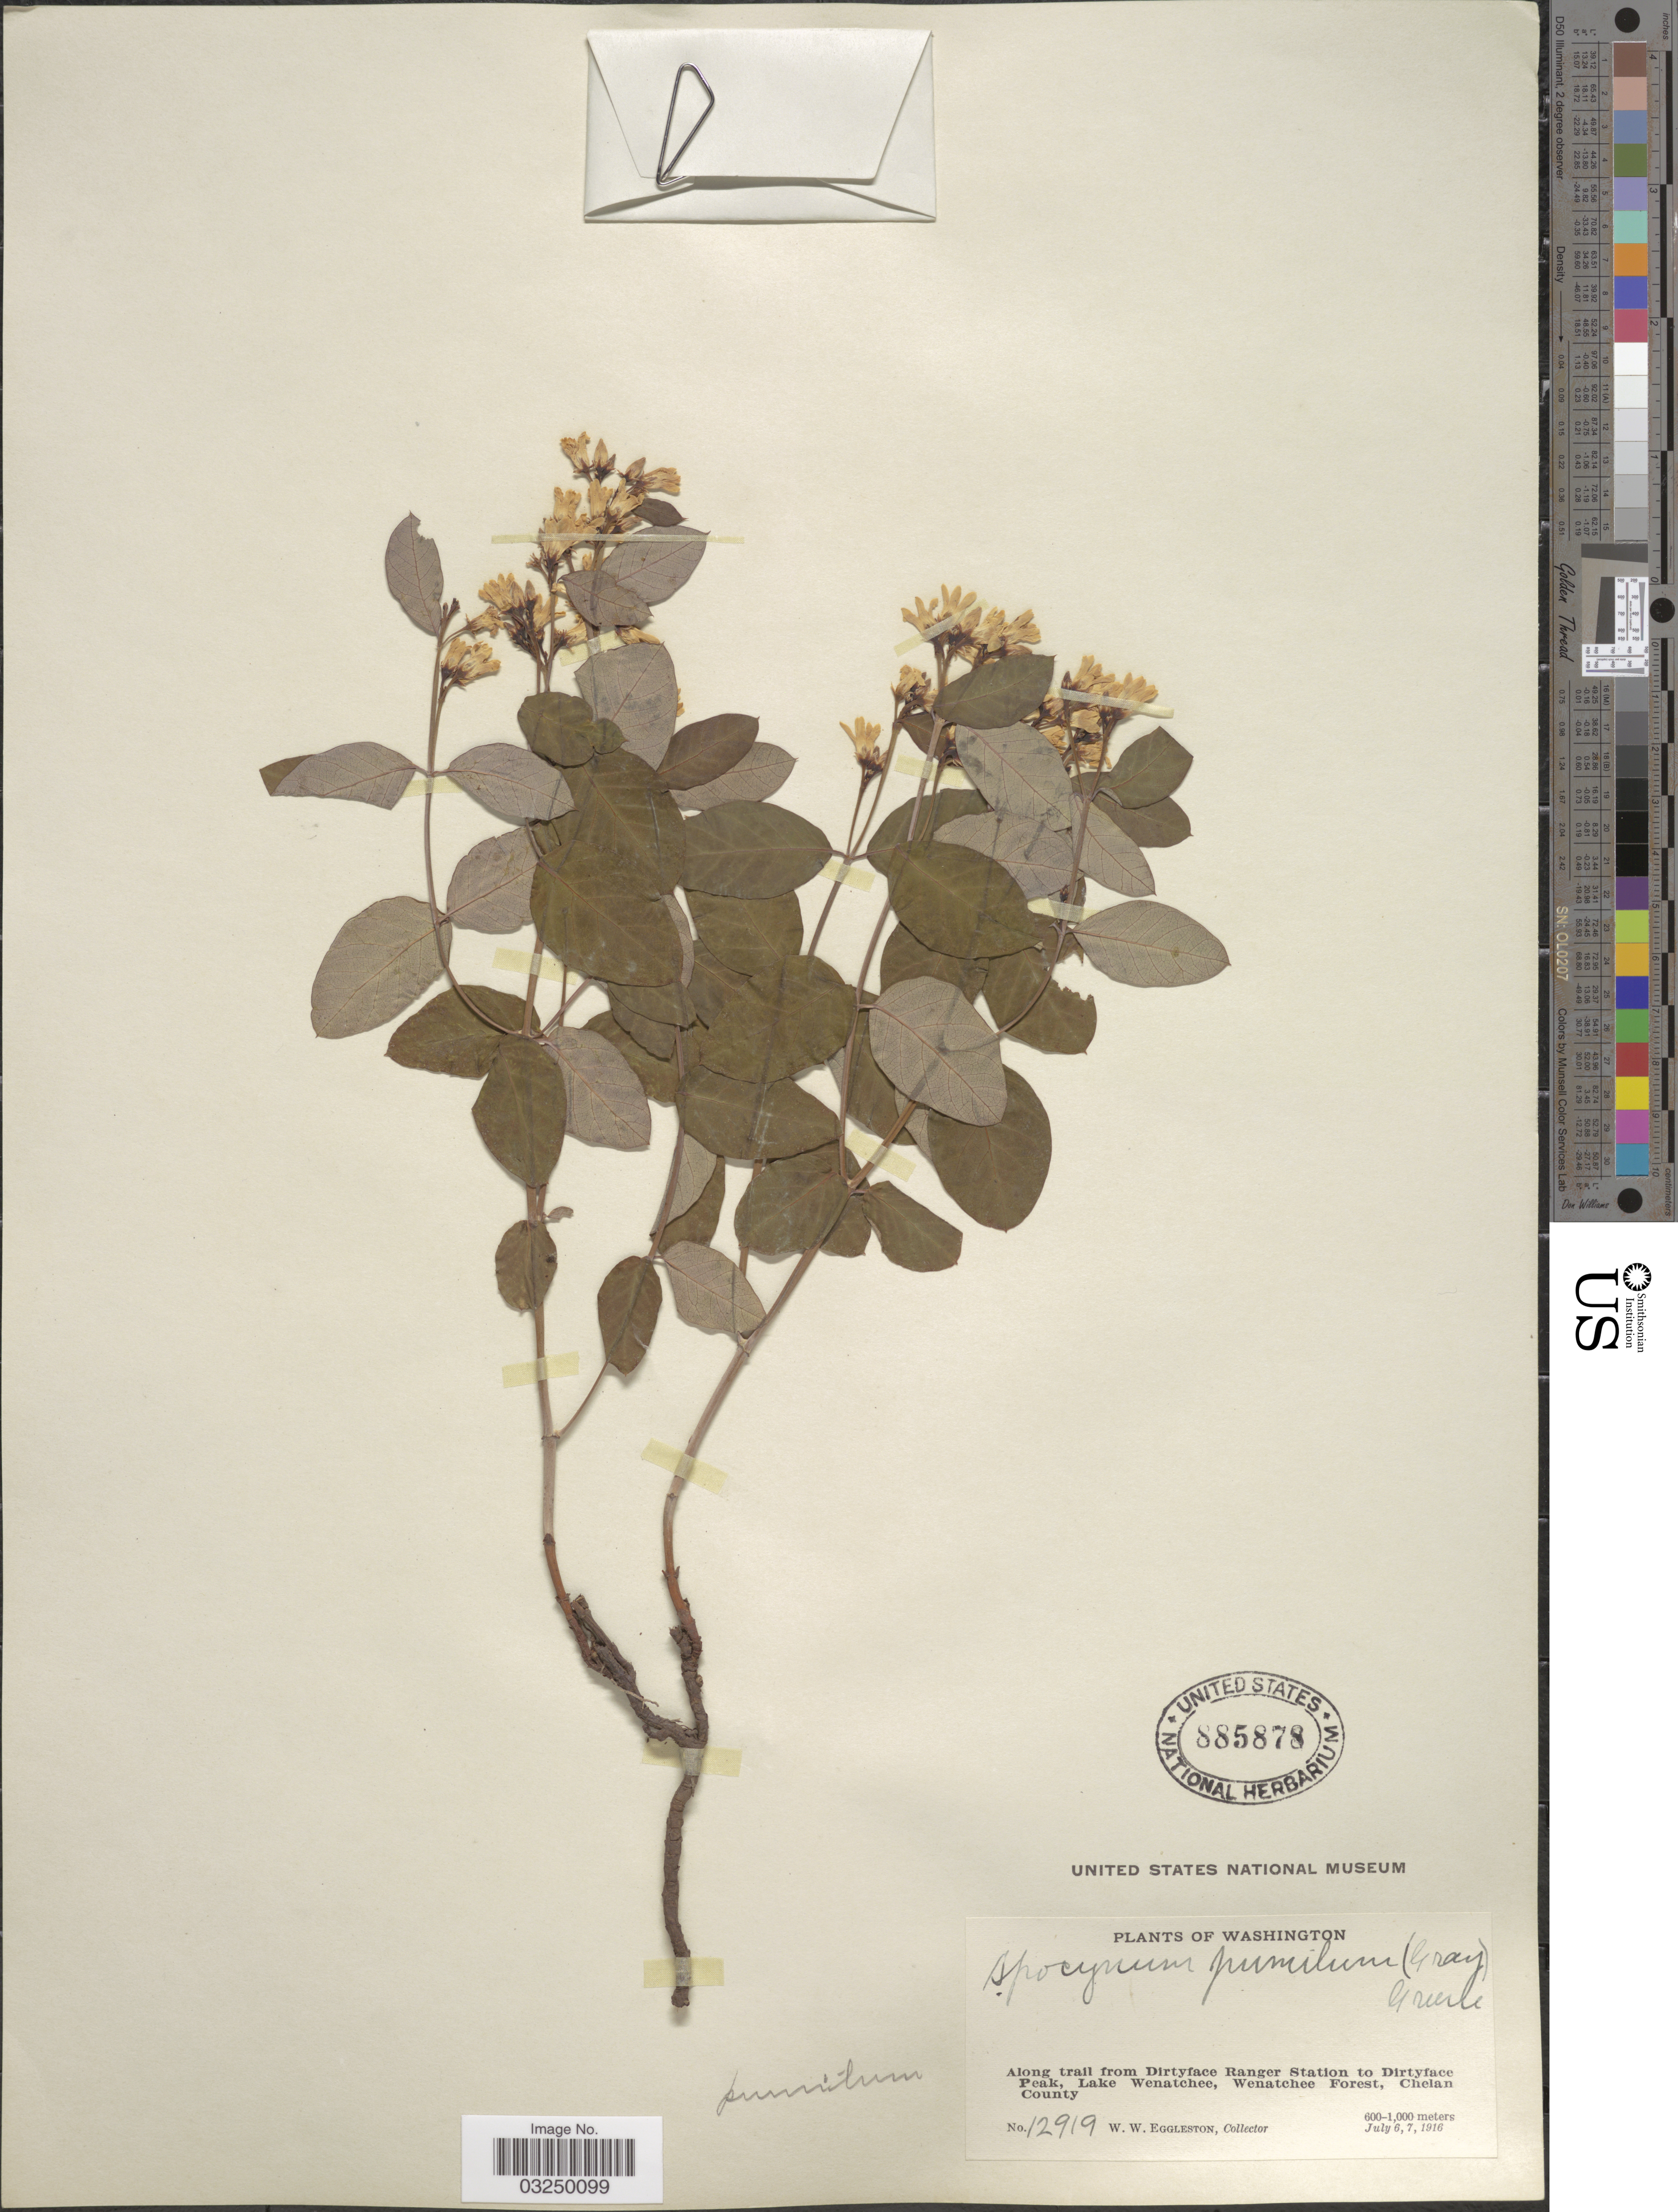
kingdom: Plantae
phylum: Tracheophyta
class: Magnoliopsida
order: Gentianales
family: Apocynaceae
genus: Apocynum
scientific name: Apocynum pumilum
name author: (A. Gray) Greene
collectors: W. W. Eggleston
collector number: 12919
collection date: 1916-07-06/1916-07-07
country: United States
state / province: Washington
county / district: Chelan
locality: Along trail from Dirtyface Ranger Station to Dirtyface Peak, Lake Wenatchee, Wenatchee Forest, Chelan County.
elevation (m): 600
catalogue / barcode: US 885878